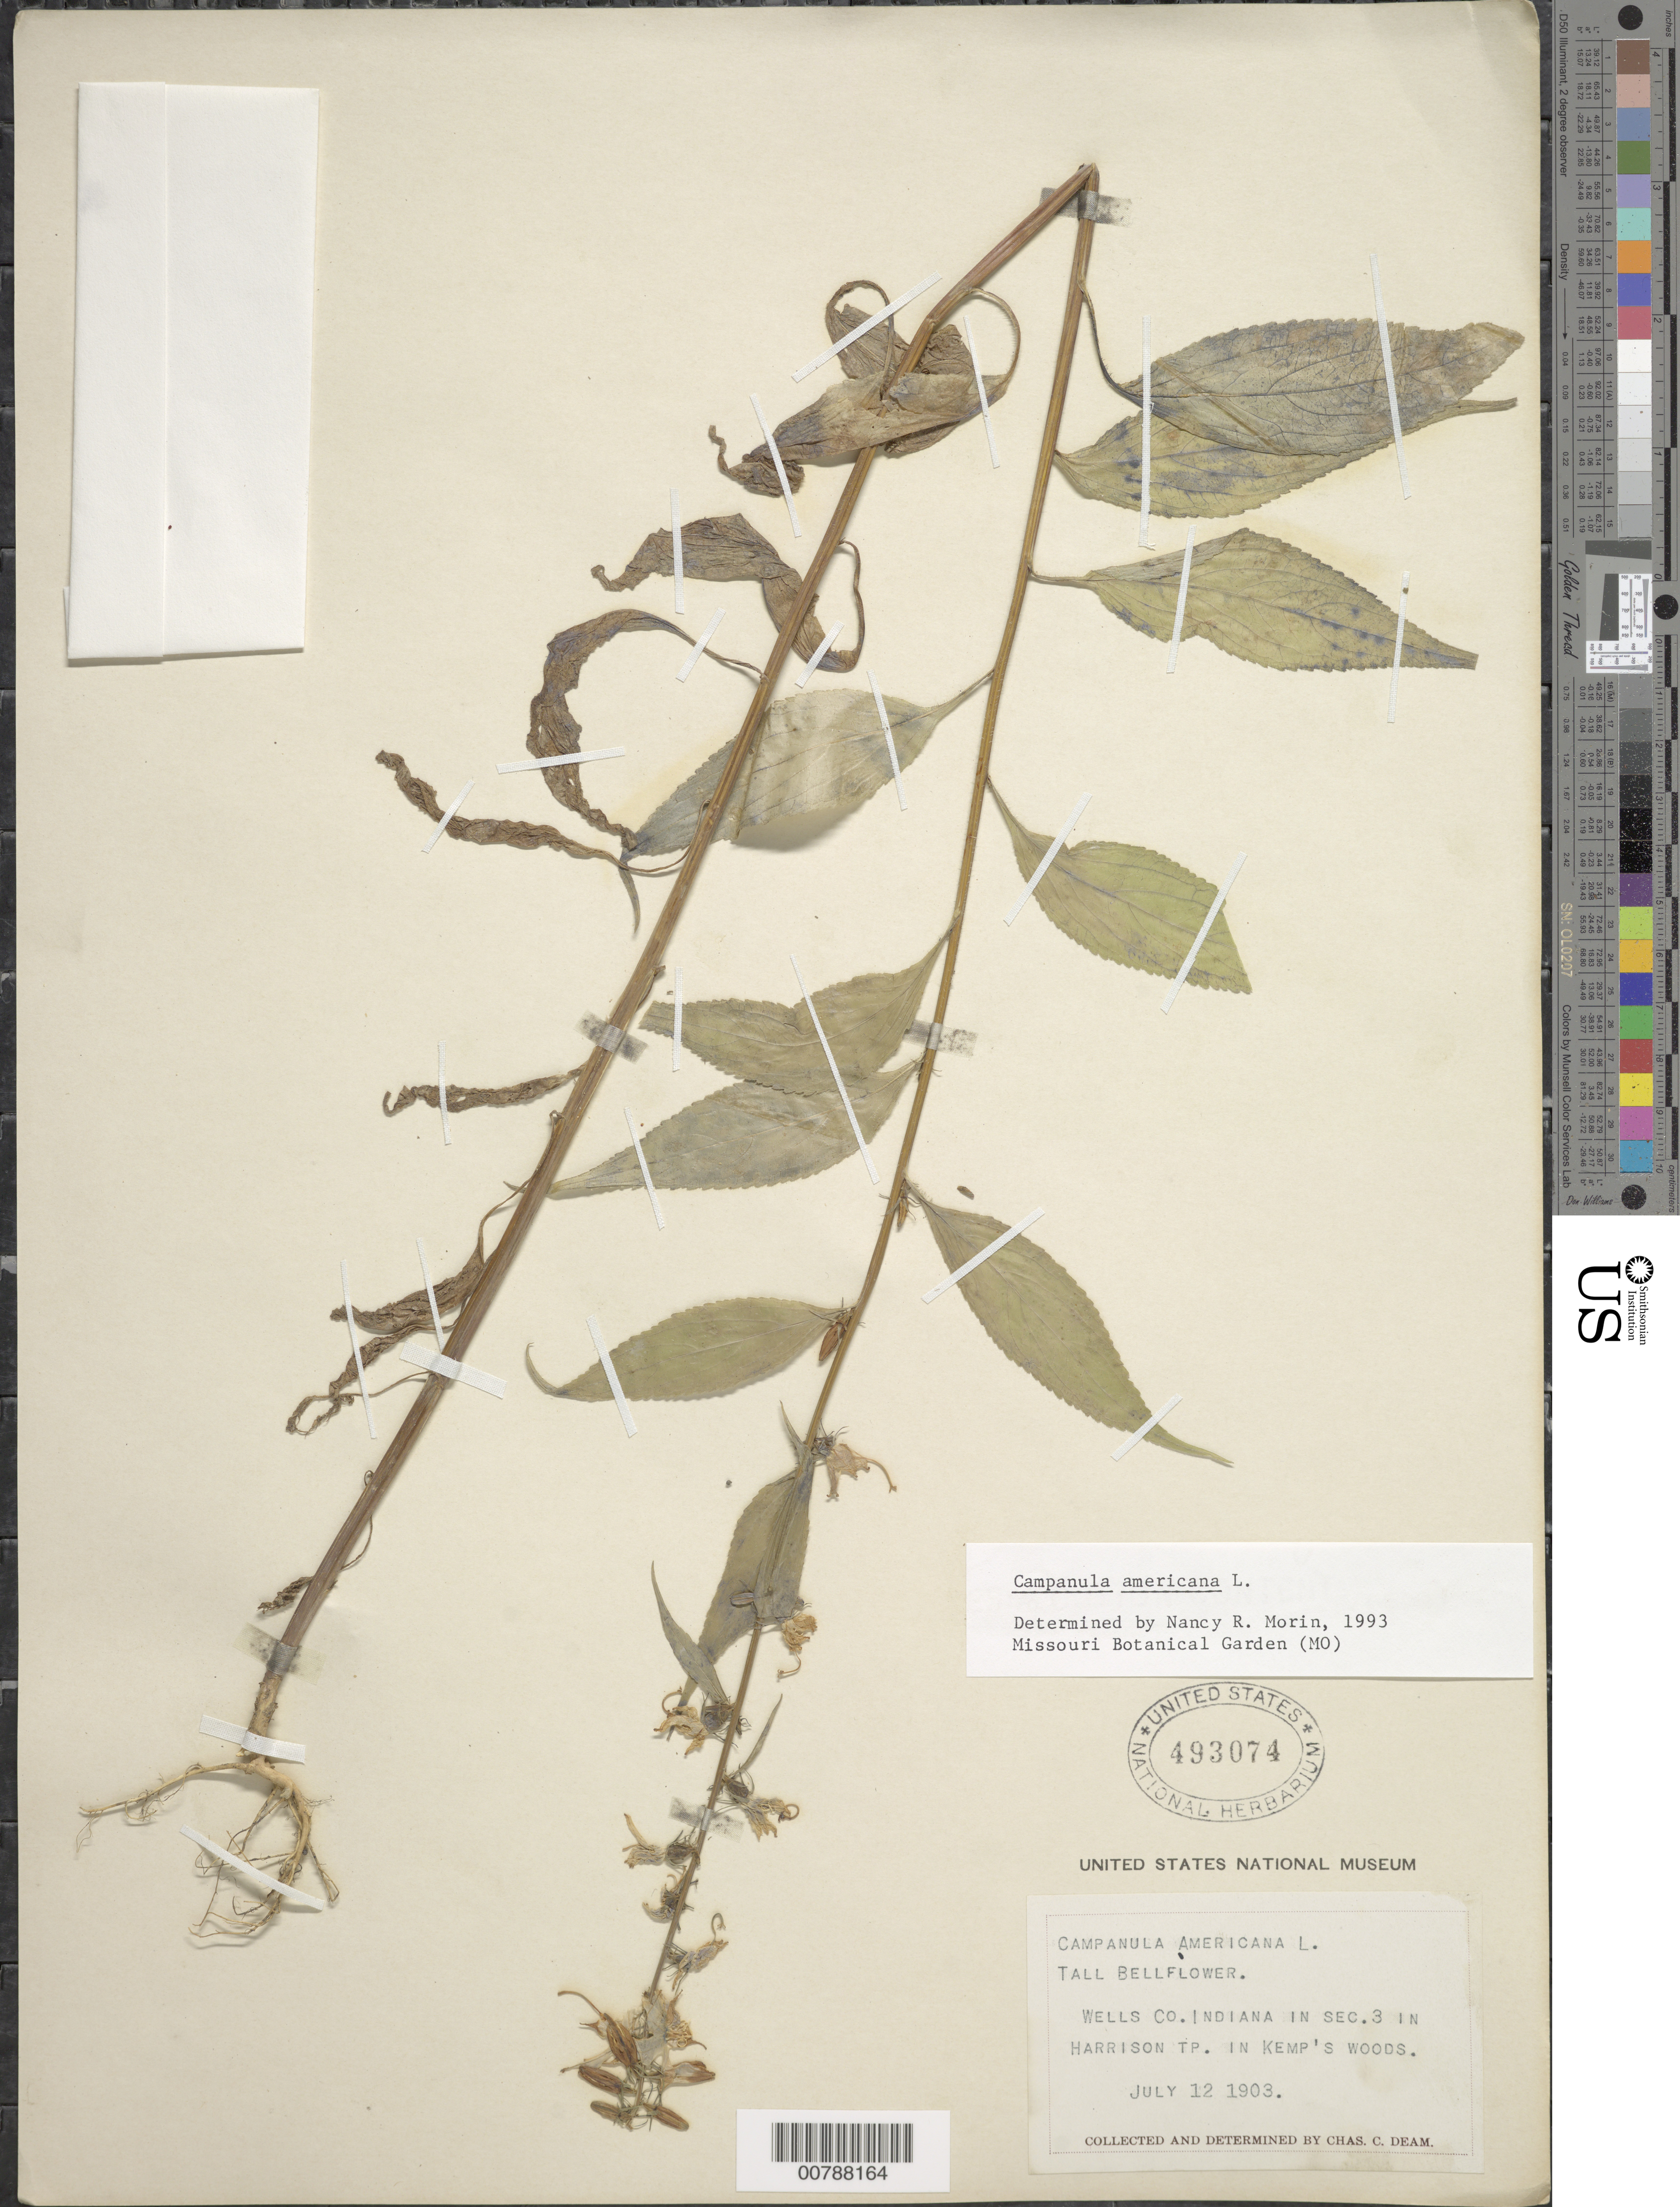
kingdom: Plantae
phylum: Tracheophyta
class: Magnoliopsida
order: Asterales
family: Campanulaceae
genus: Campanula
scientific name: Campanula americana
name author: L.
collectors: C. C. Deam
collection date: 1903-07-12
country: United States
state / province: Indiana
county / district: Wells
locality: In Sec. 3 in Harrison Tpk. in Kemp's Woods.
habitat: Woods.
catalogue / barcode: US 493074